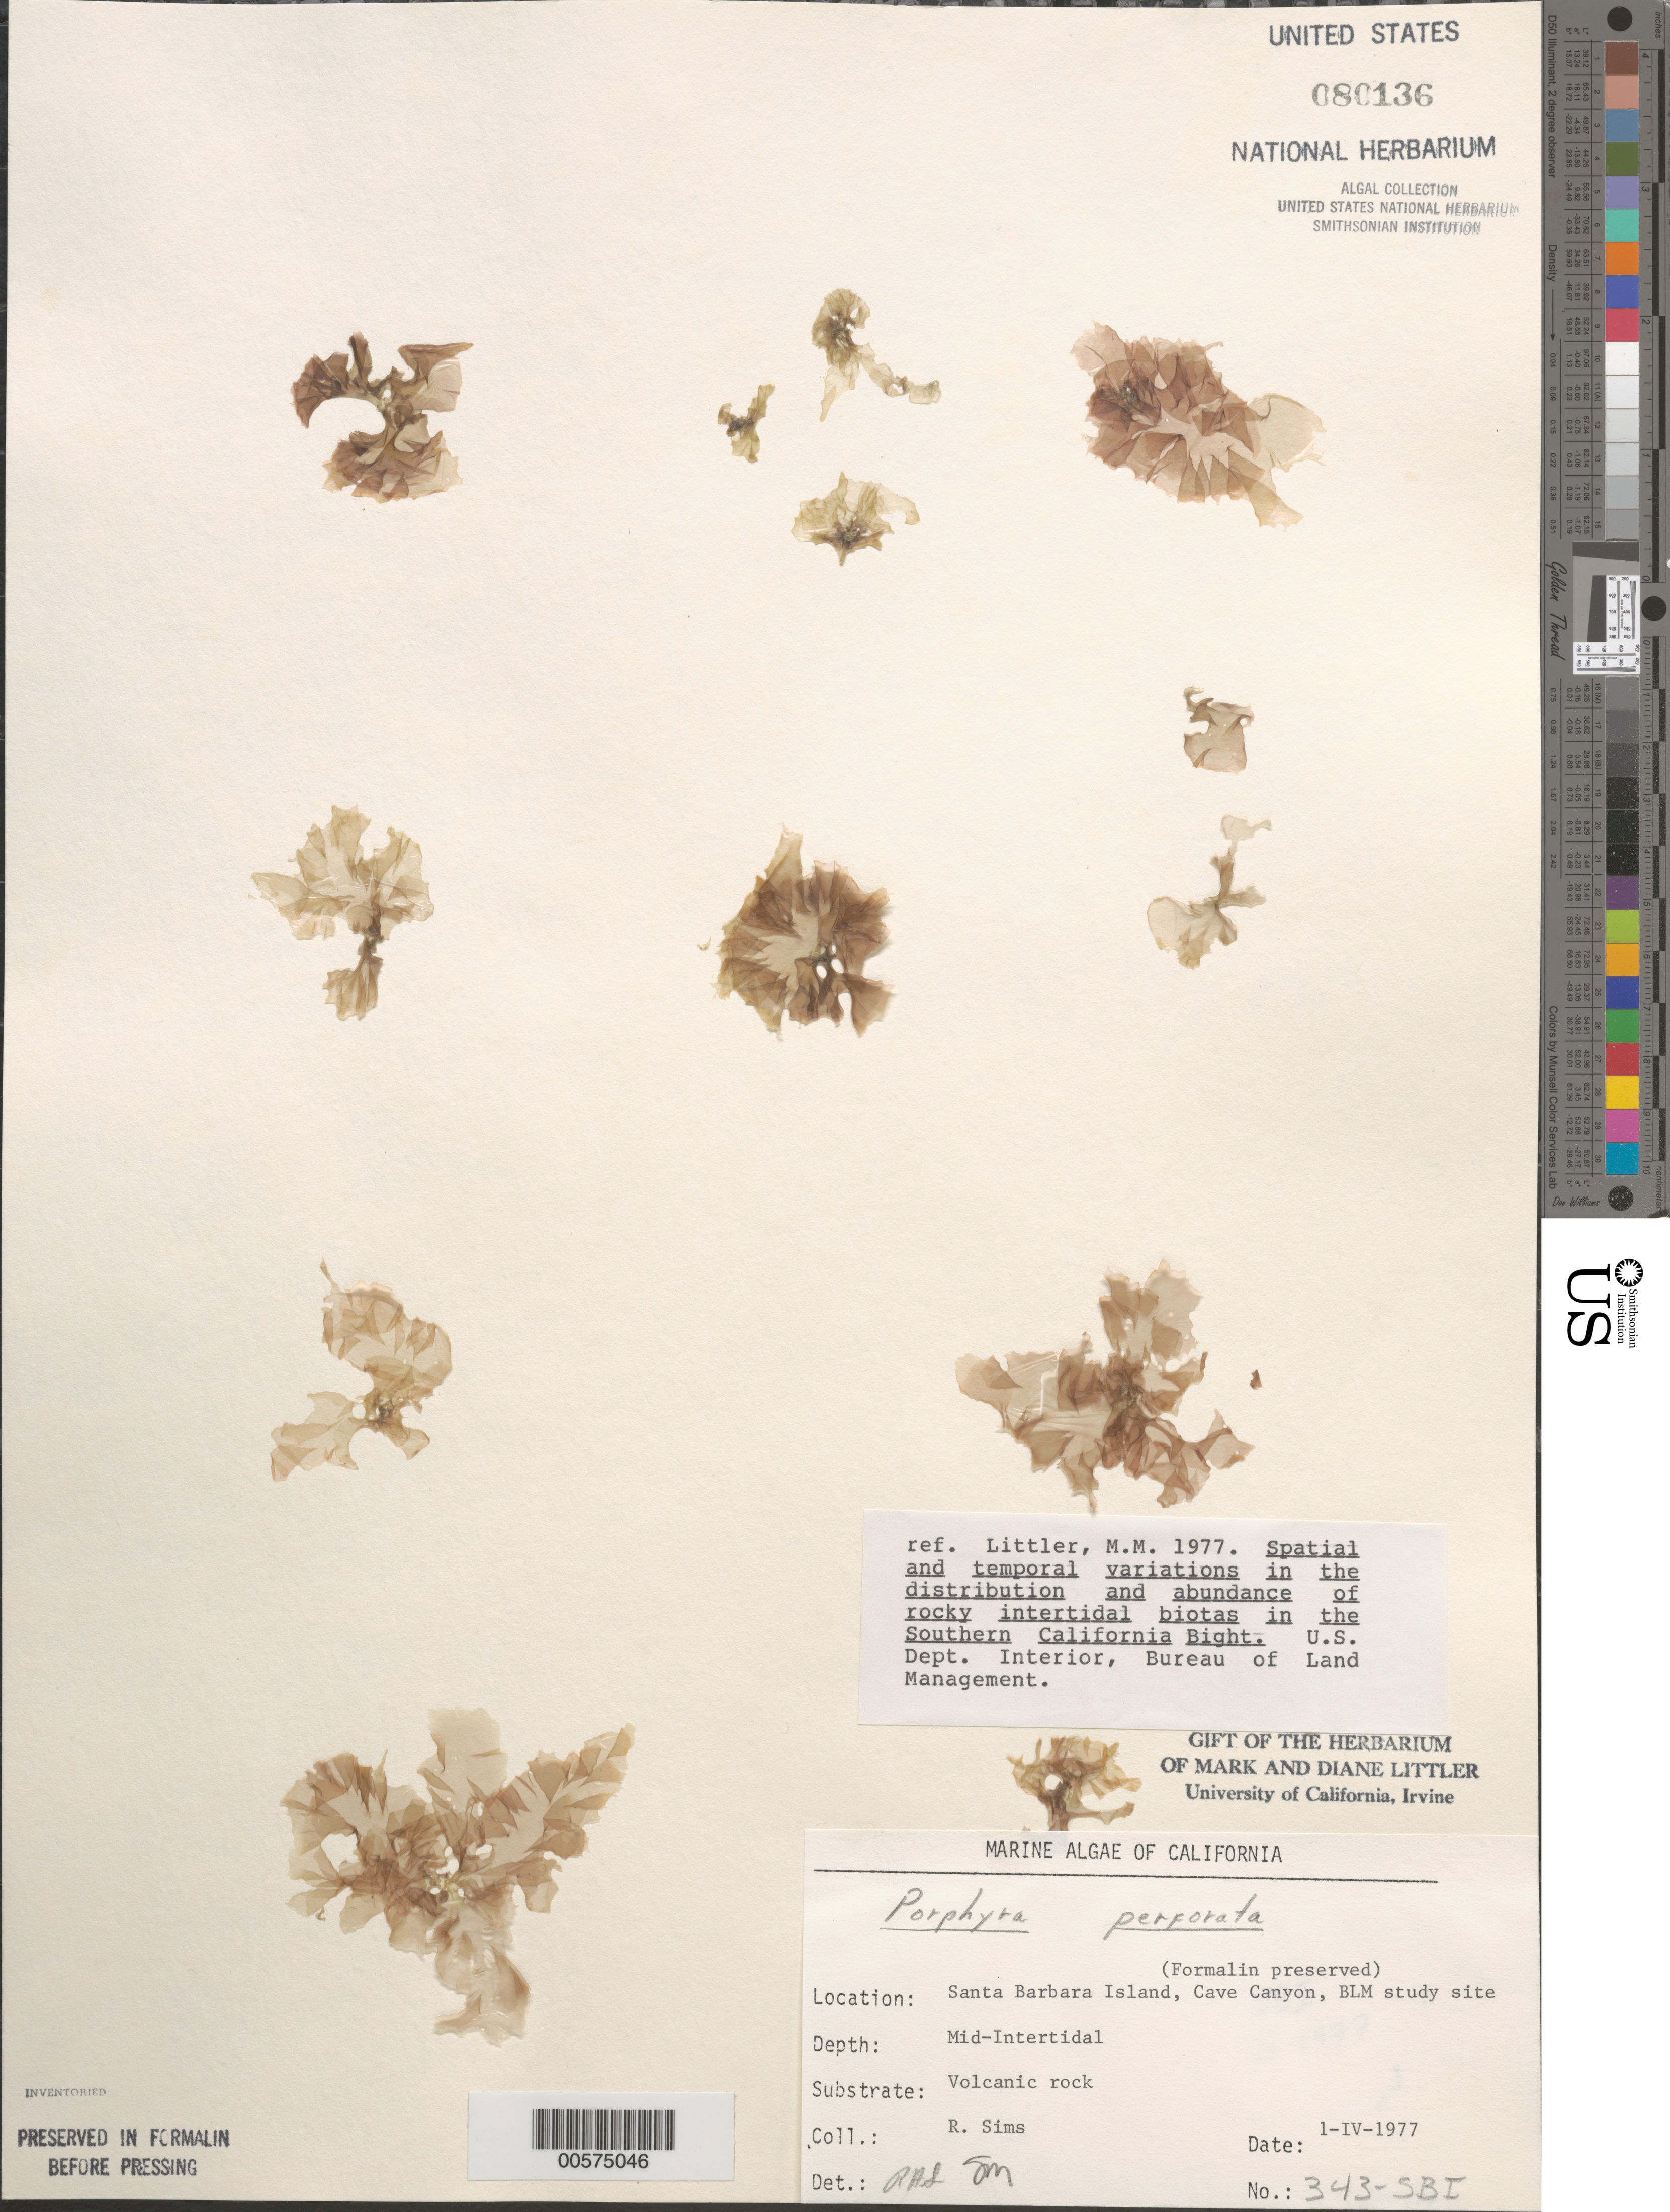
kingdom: Plantae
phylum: Rhodophyta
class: Bangiophyceae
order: Bangiales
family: Bangiaceae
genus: Pyropia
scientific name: Pyropia perforata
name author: (J. Agardh) S.C. Lindstrom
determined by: Algae name updating Project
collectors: R. H. Sims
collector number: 343-sbi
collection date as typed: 01 Apr 1977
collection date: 1977-04-01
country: United States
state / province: California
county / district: Santa Barbara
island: Santa Barbara Island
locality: Cave Canyon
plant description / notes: BLM-SOCALBIGHT Rocky Intertidal Survey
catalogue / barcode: US 80136